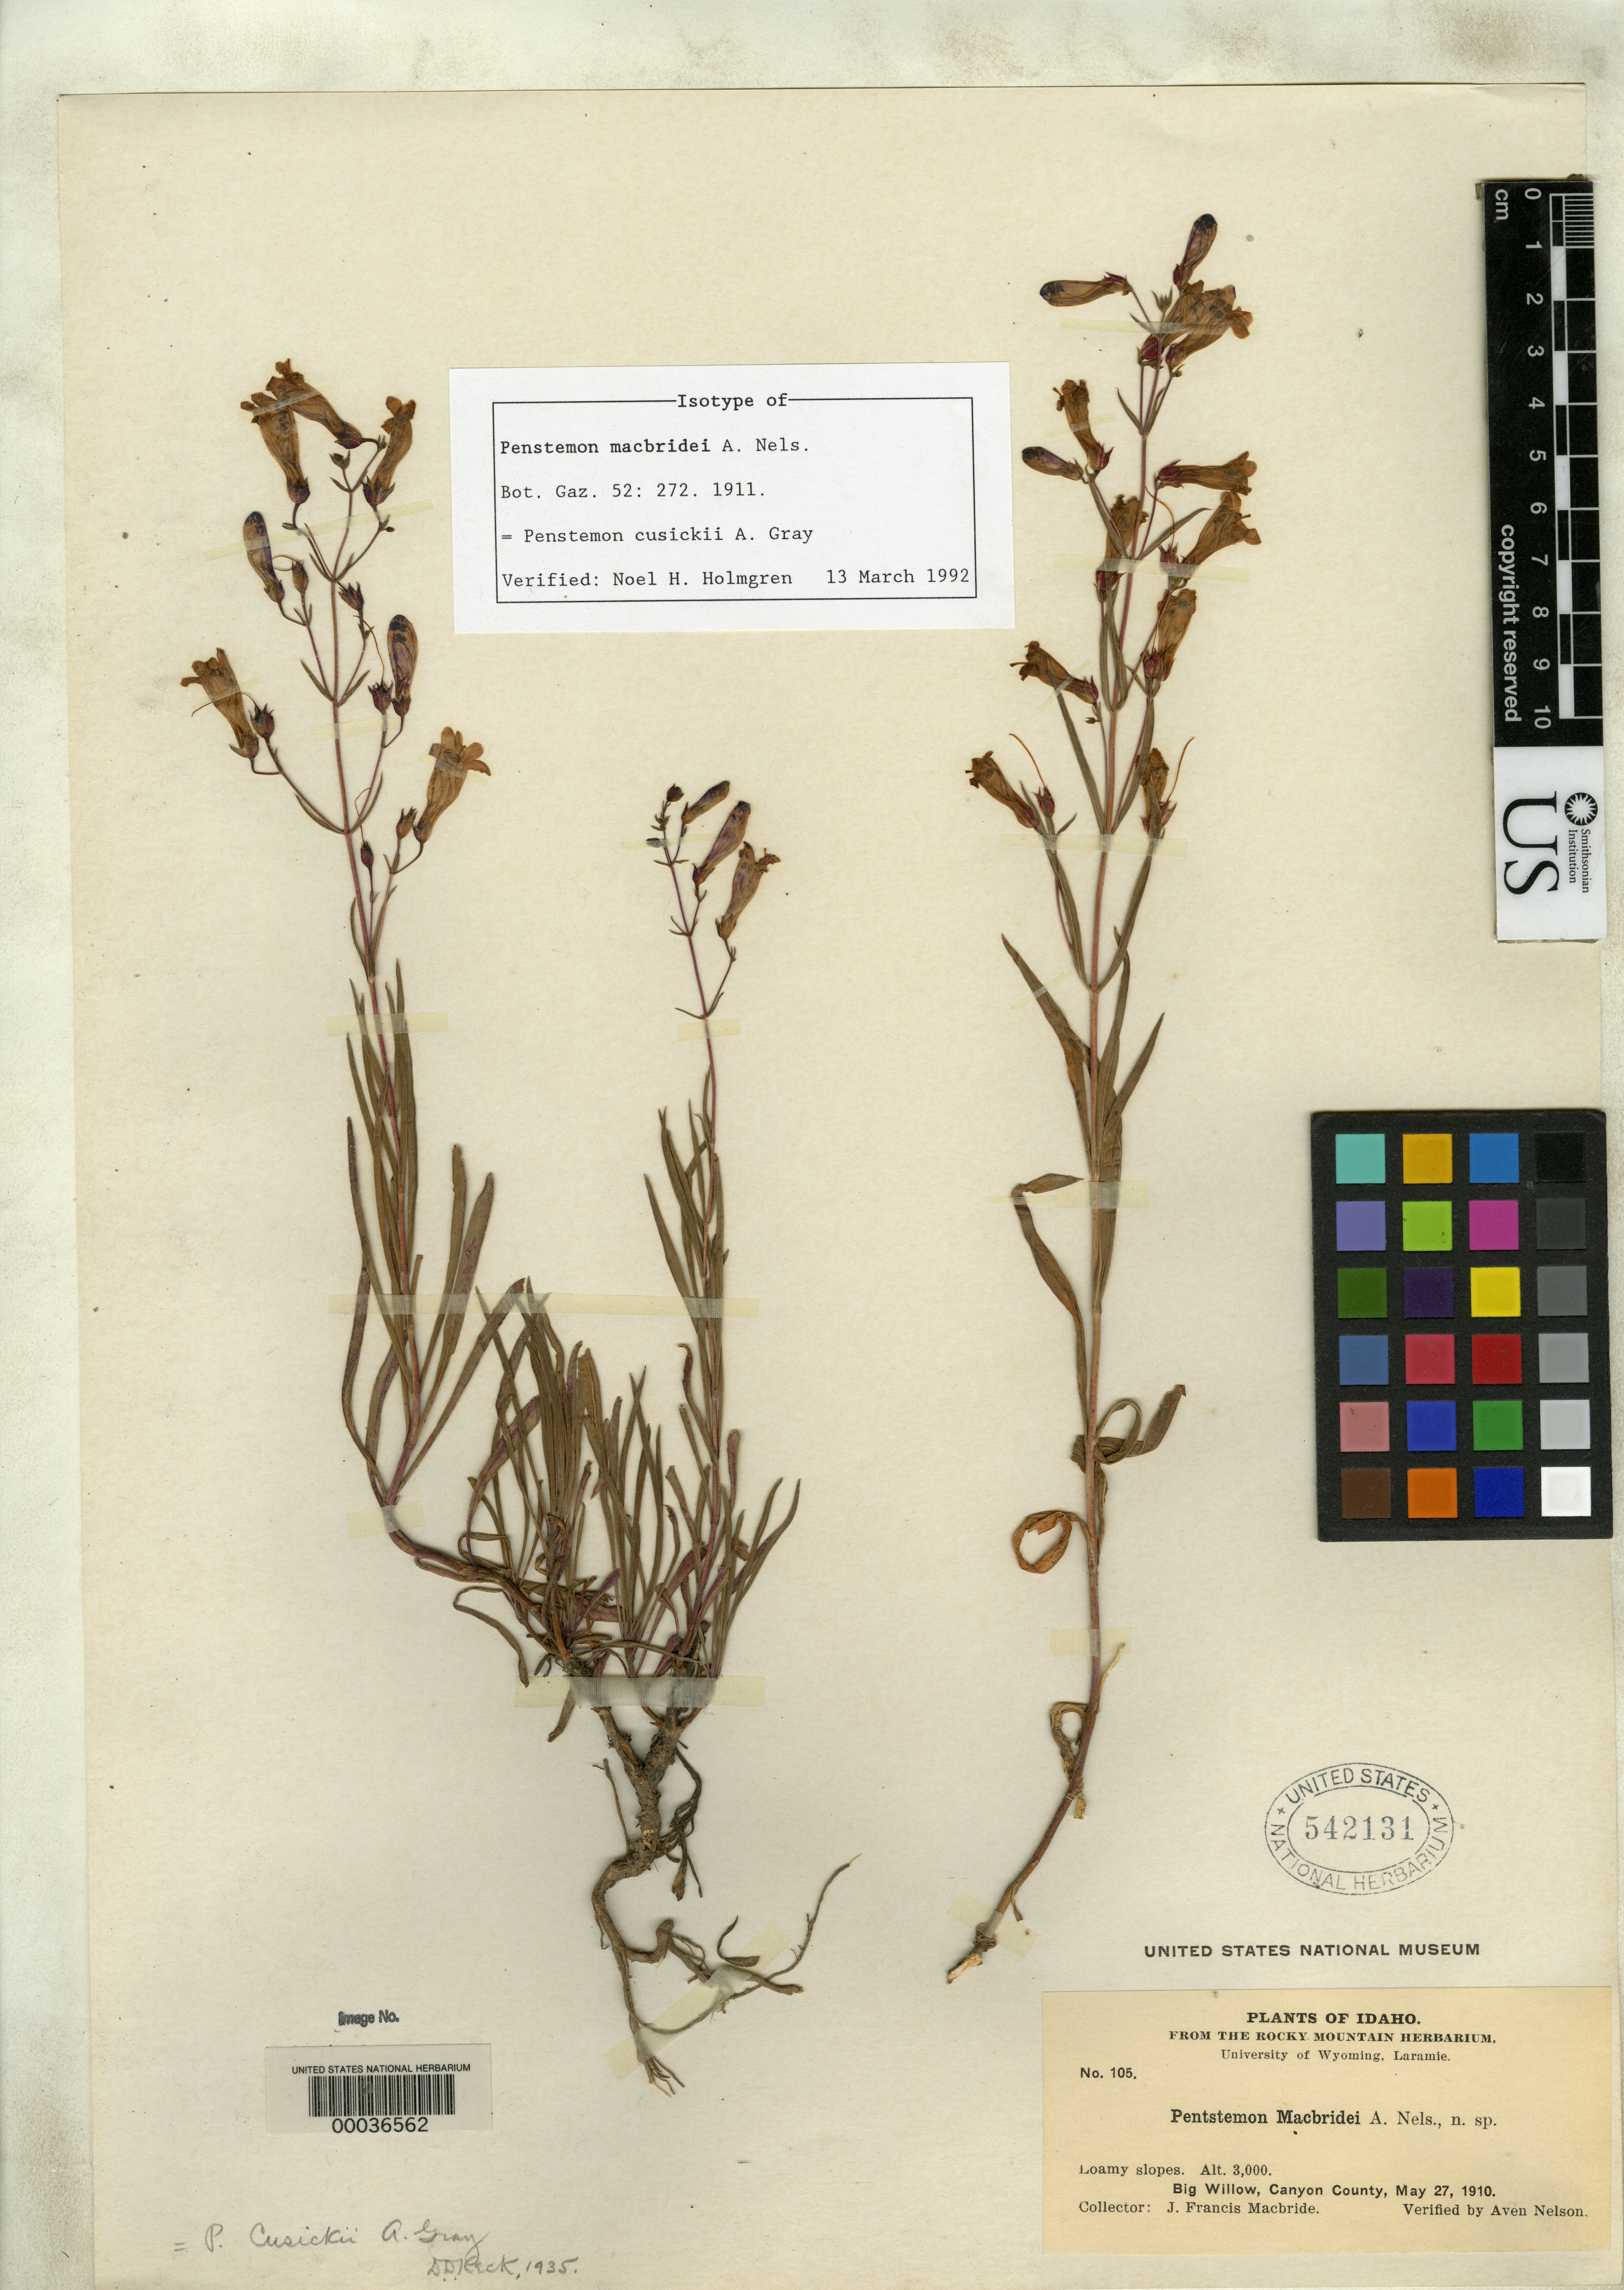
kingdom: Plantae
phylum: Tracheophyta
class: Magnoliopsida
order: Lamiales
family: Plantaginaceae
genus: Penstemon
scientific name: Penstemon macbridei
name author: A. Nelson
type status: Isotype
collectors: J. F. Macbride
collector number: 105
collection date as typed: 27 May 1910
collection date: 1910-05-27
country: United States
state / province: Idaho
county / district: Canyon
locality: Big Willow.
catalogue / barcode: US 542131